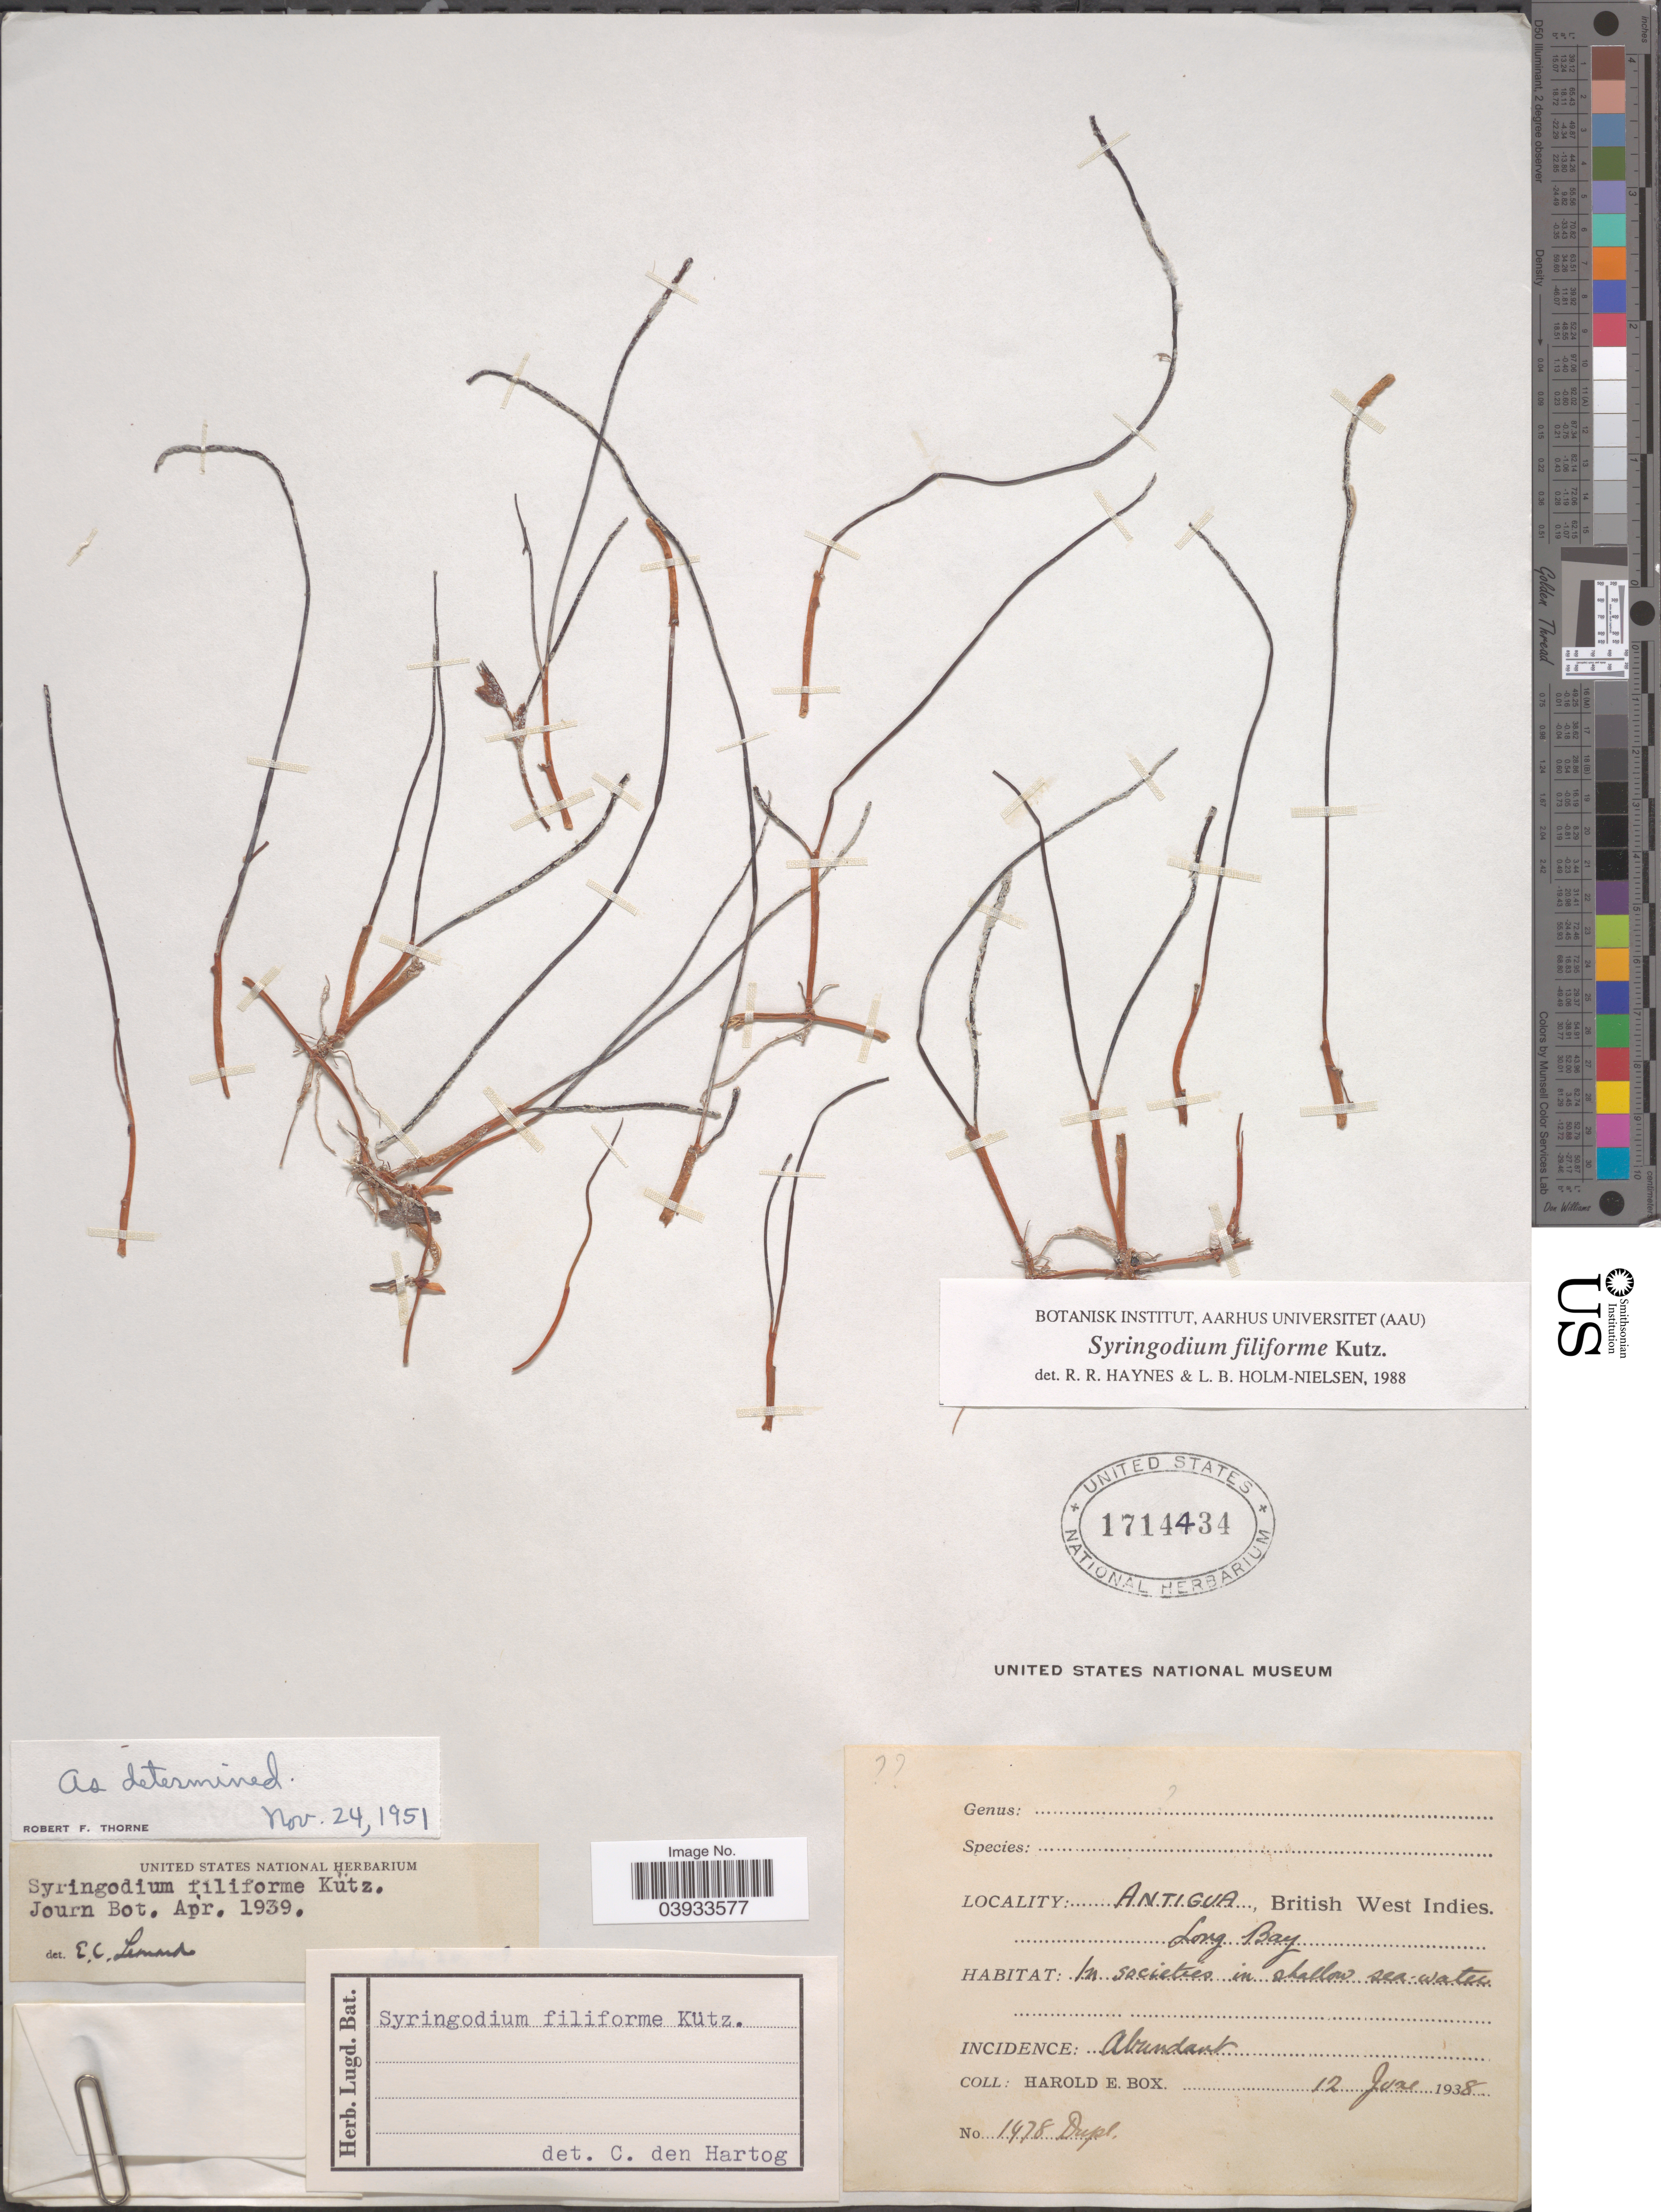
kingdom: Plantae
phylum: Tracheophyta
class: Liliopsida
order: Alismatales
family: Cymodoceaceae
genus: Syringodium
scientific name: Syringodium filiforme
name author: Kütz.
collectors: H. E. Box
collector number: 1478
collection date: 1938-06-12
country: Antigua and Barbuda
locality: Antigua, Biritsh West Indies. Long Bay.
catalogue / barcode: US 1714434